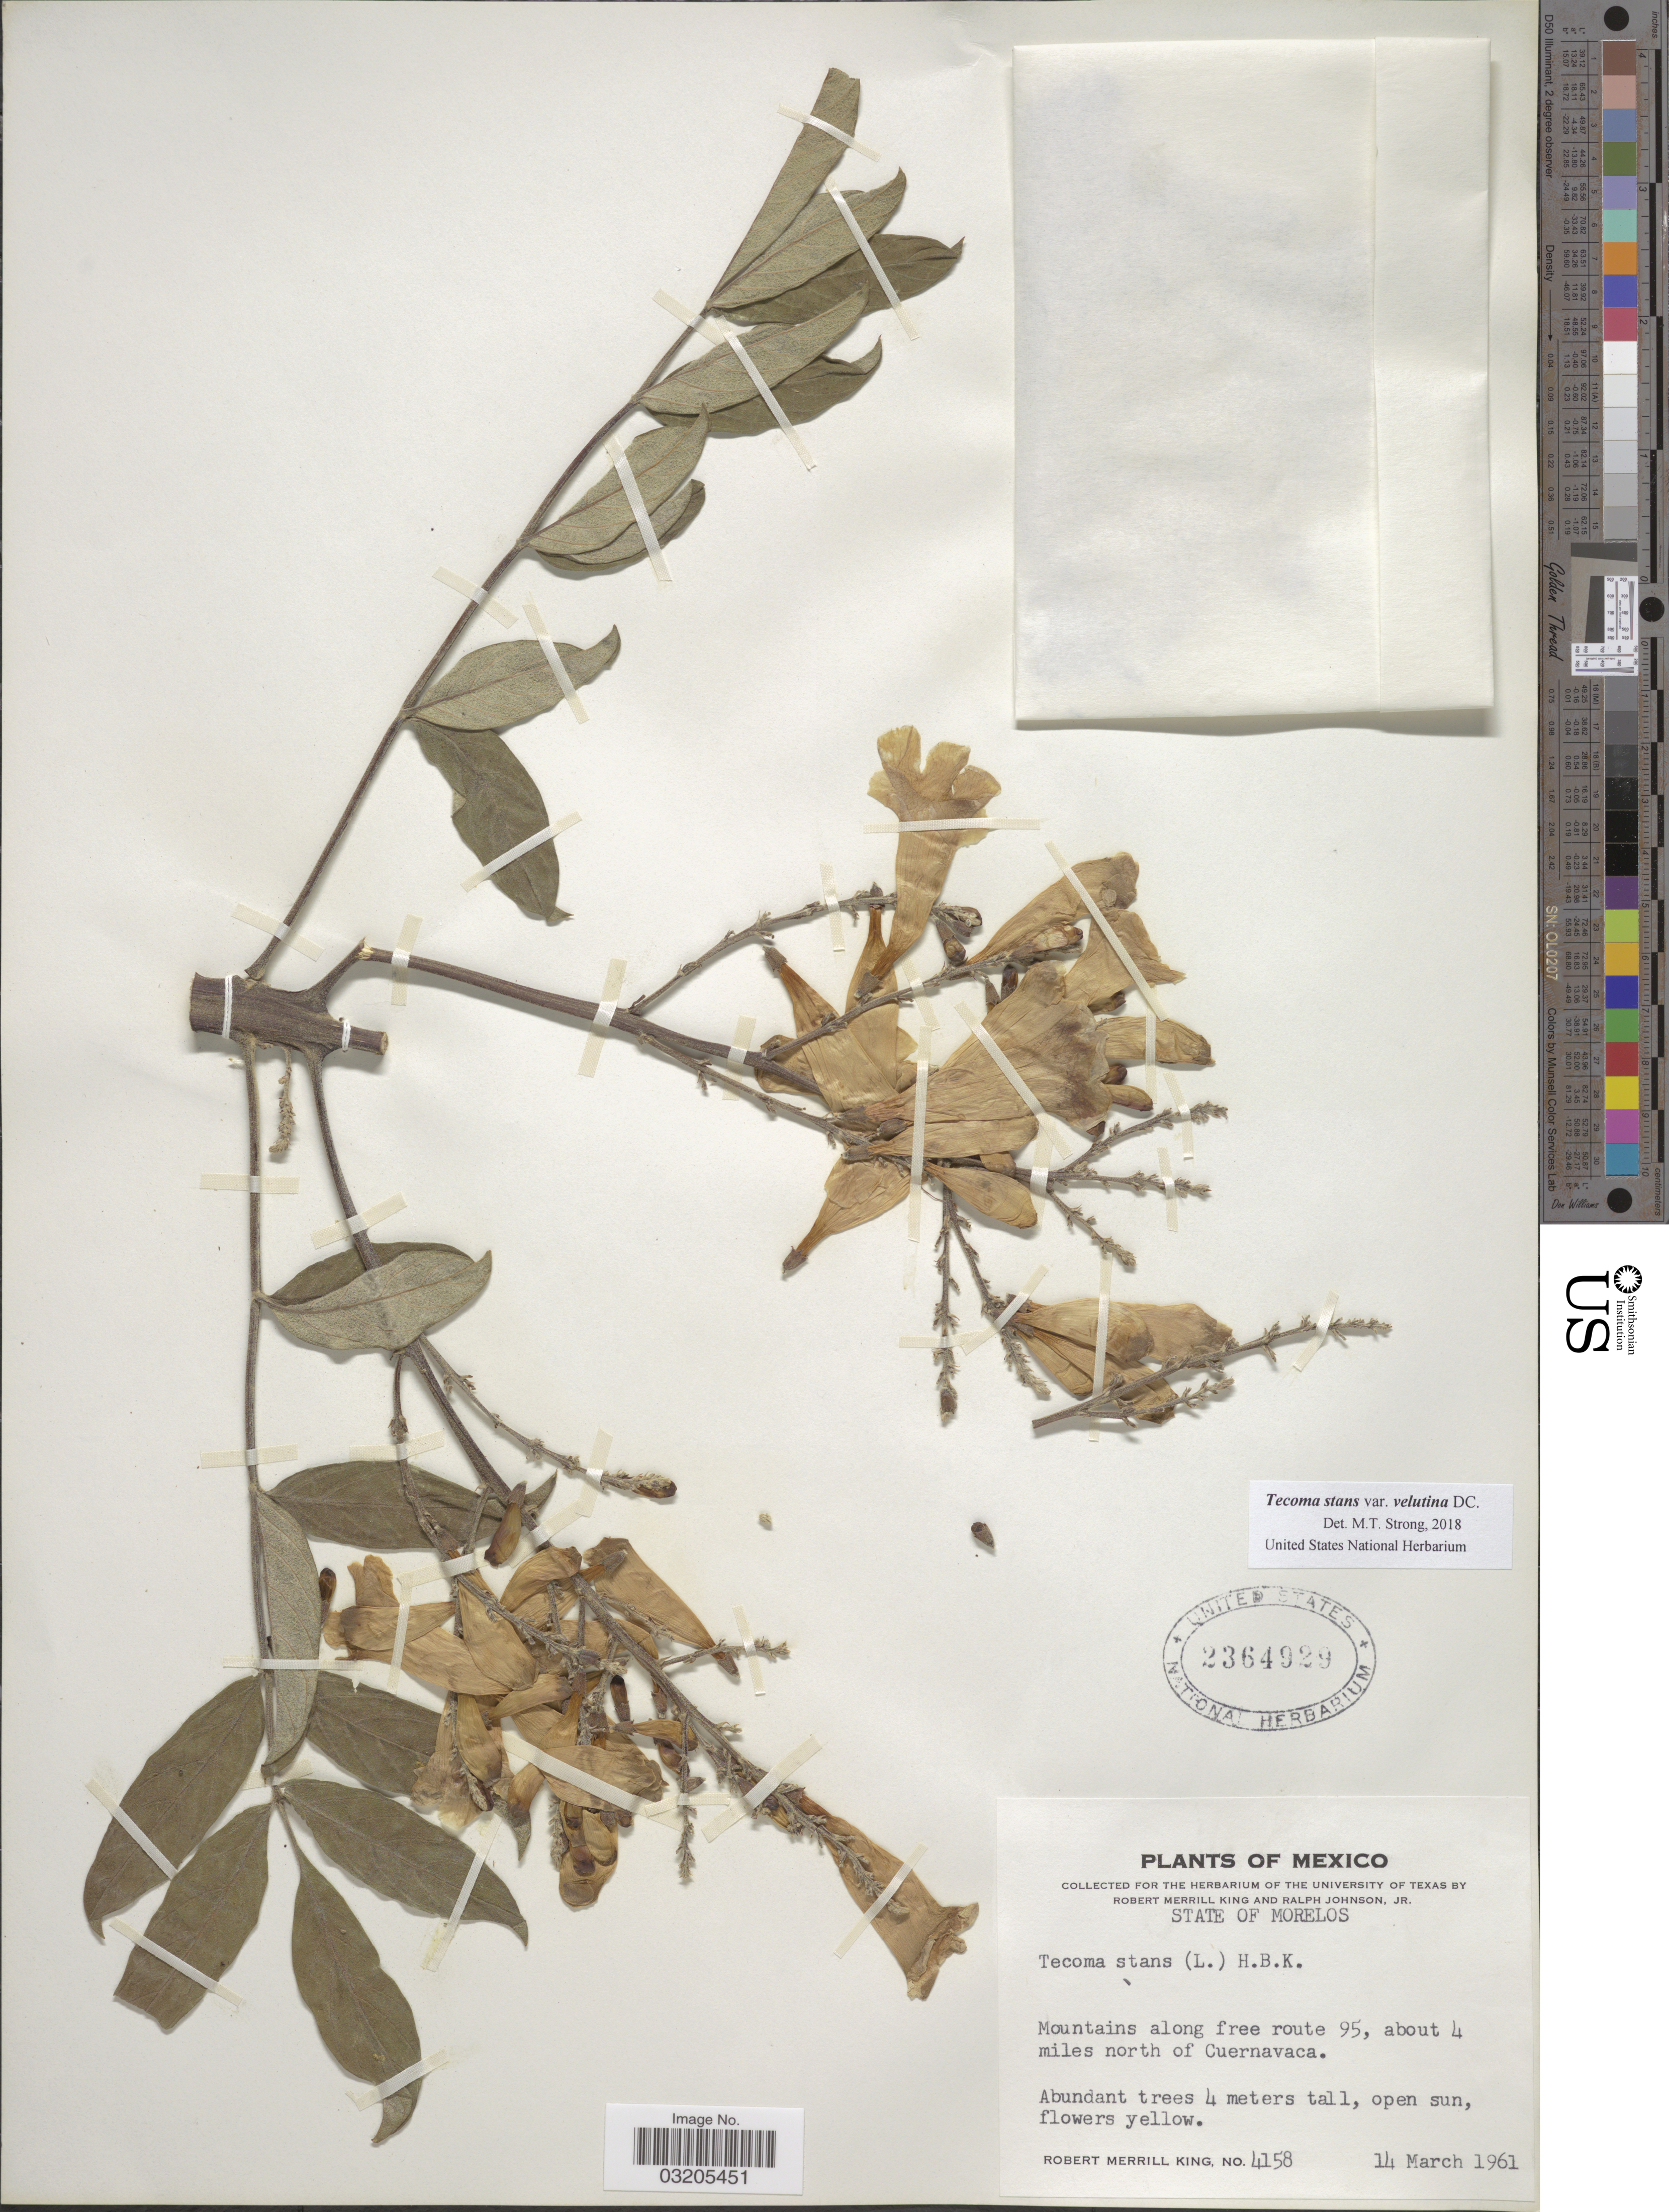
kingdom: Plantae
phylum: Tracheophyta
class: Magnoliopsida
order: Lamiales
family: Bignoniaceae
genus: Tecoma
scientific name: Tecoma stans var. velutina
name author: DC.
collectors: R. M. King & R. Johnson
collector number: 4158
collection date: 1961-03-14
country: Mexico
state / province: Morelos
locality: Mountains along free route 95, about 4 miles north of Cuernavaca.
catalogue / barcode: US 2364929